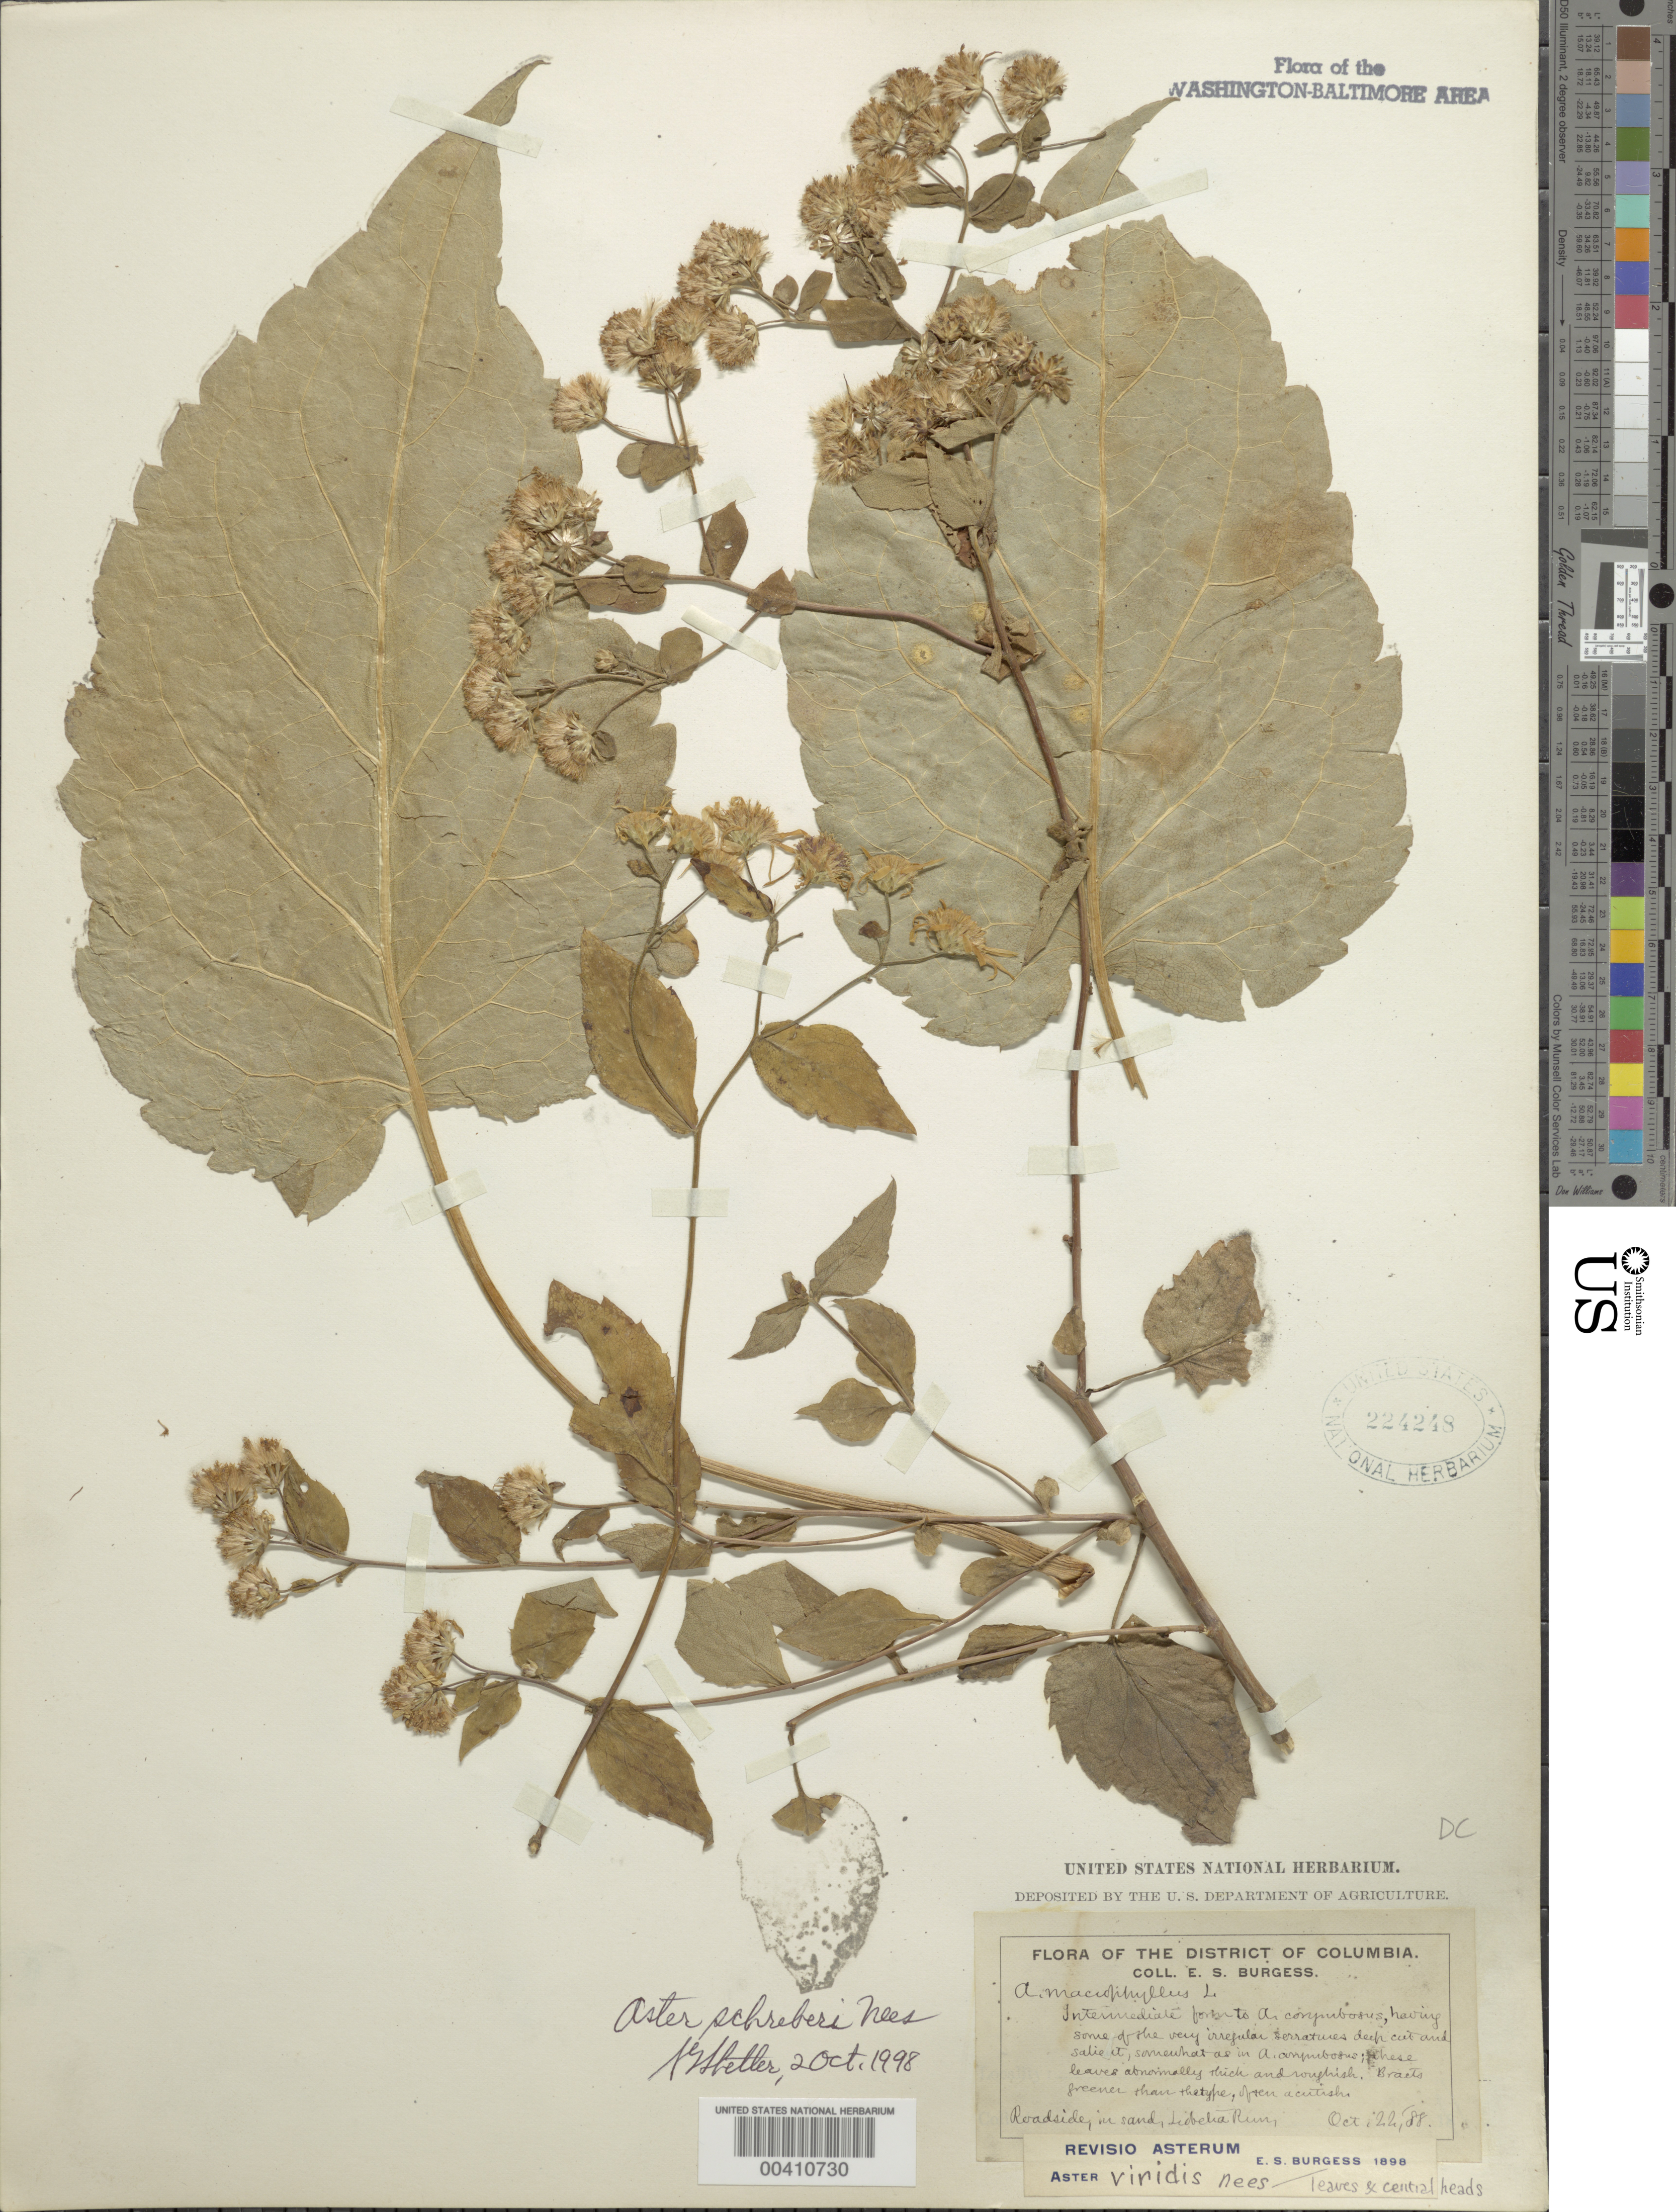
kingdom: Plantae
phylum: Tracheophyta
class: Magnoliopsida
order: Asterales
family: Asteraceae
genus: Eurybia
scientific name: Eurybia schreberi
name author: (Nees) Nees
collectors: E. Burgess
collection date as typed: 22 Oct 1888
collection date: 1888-10-22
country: United States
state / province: District of Columbia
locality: Lobelia Run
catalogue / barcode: US 224248